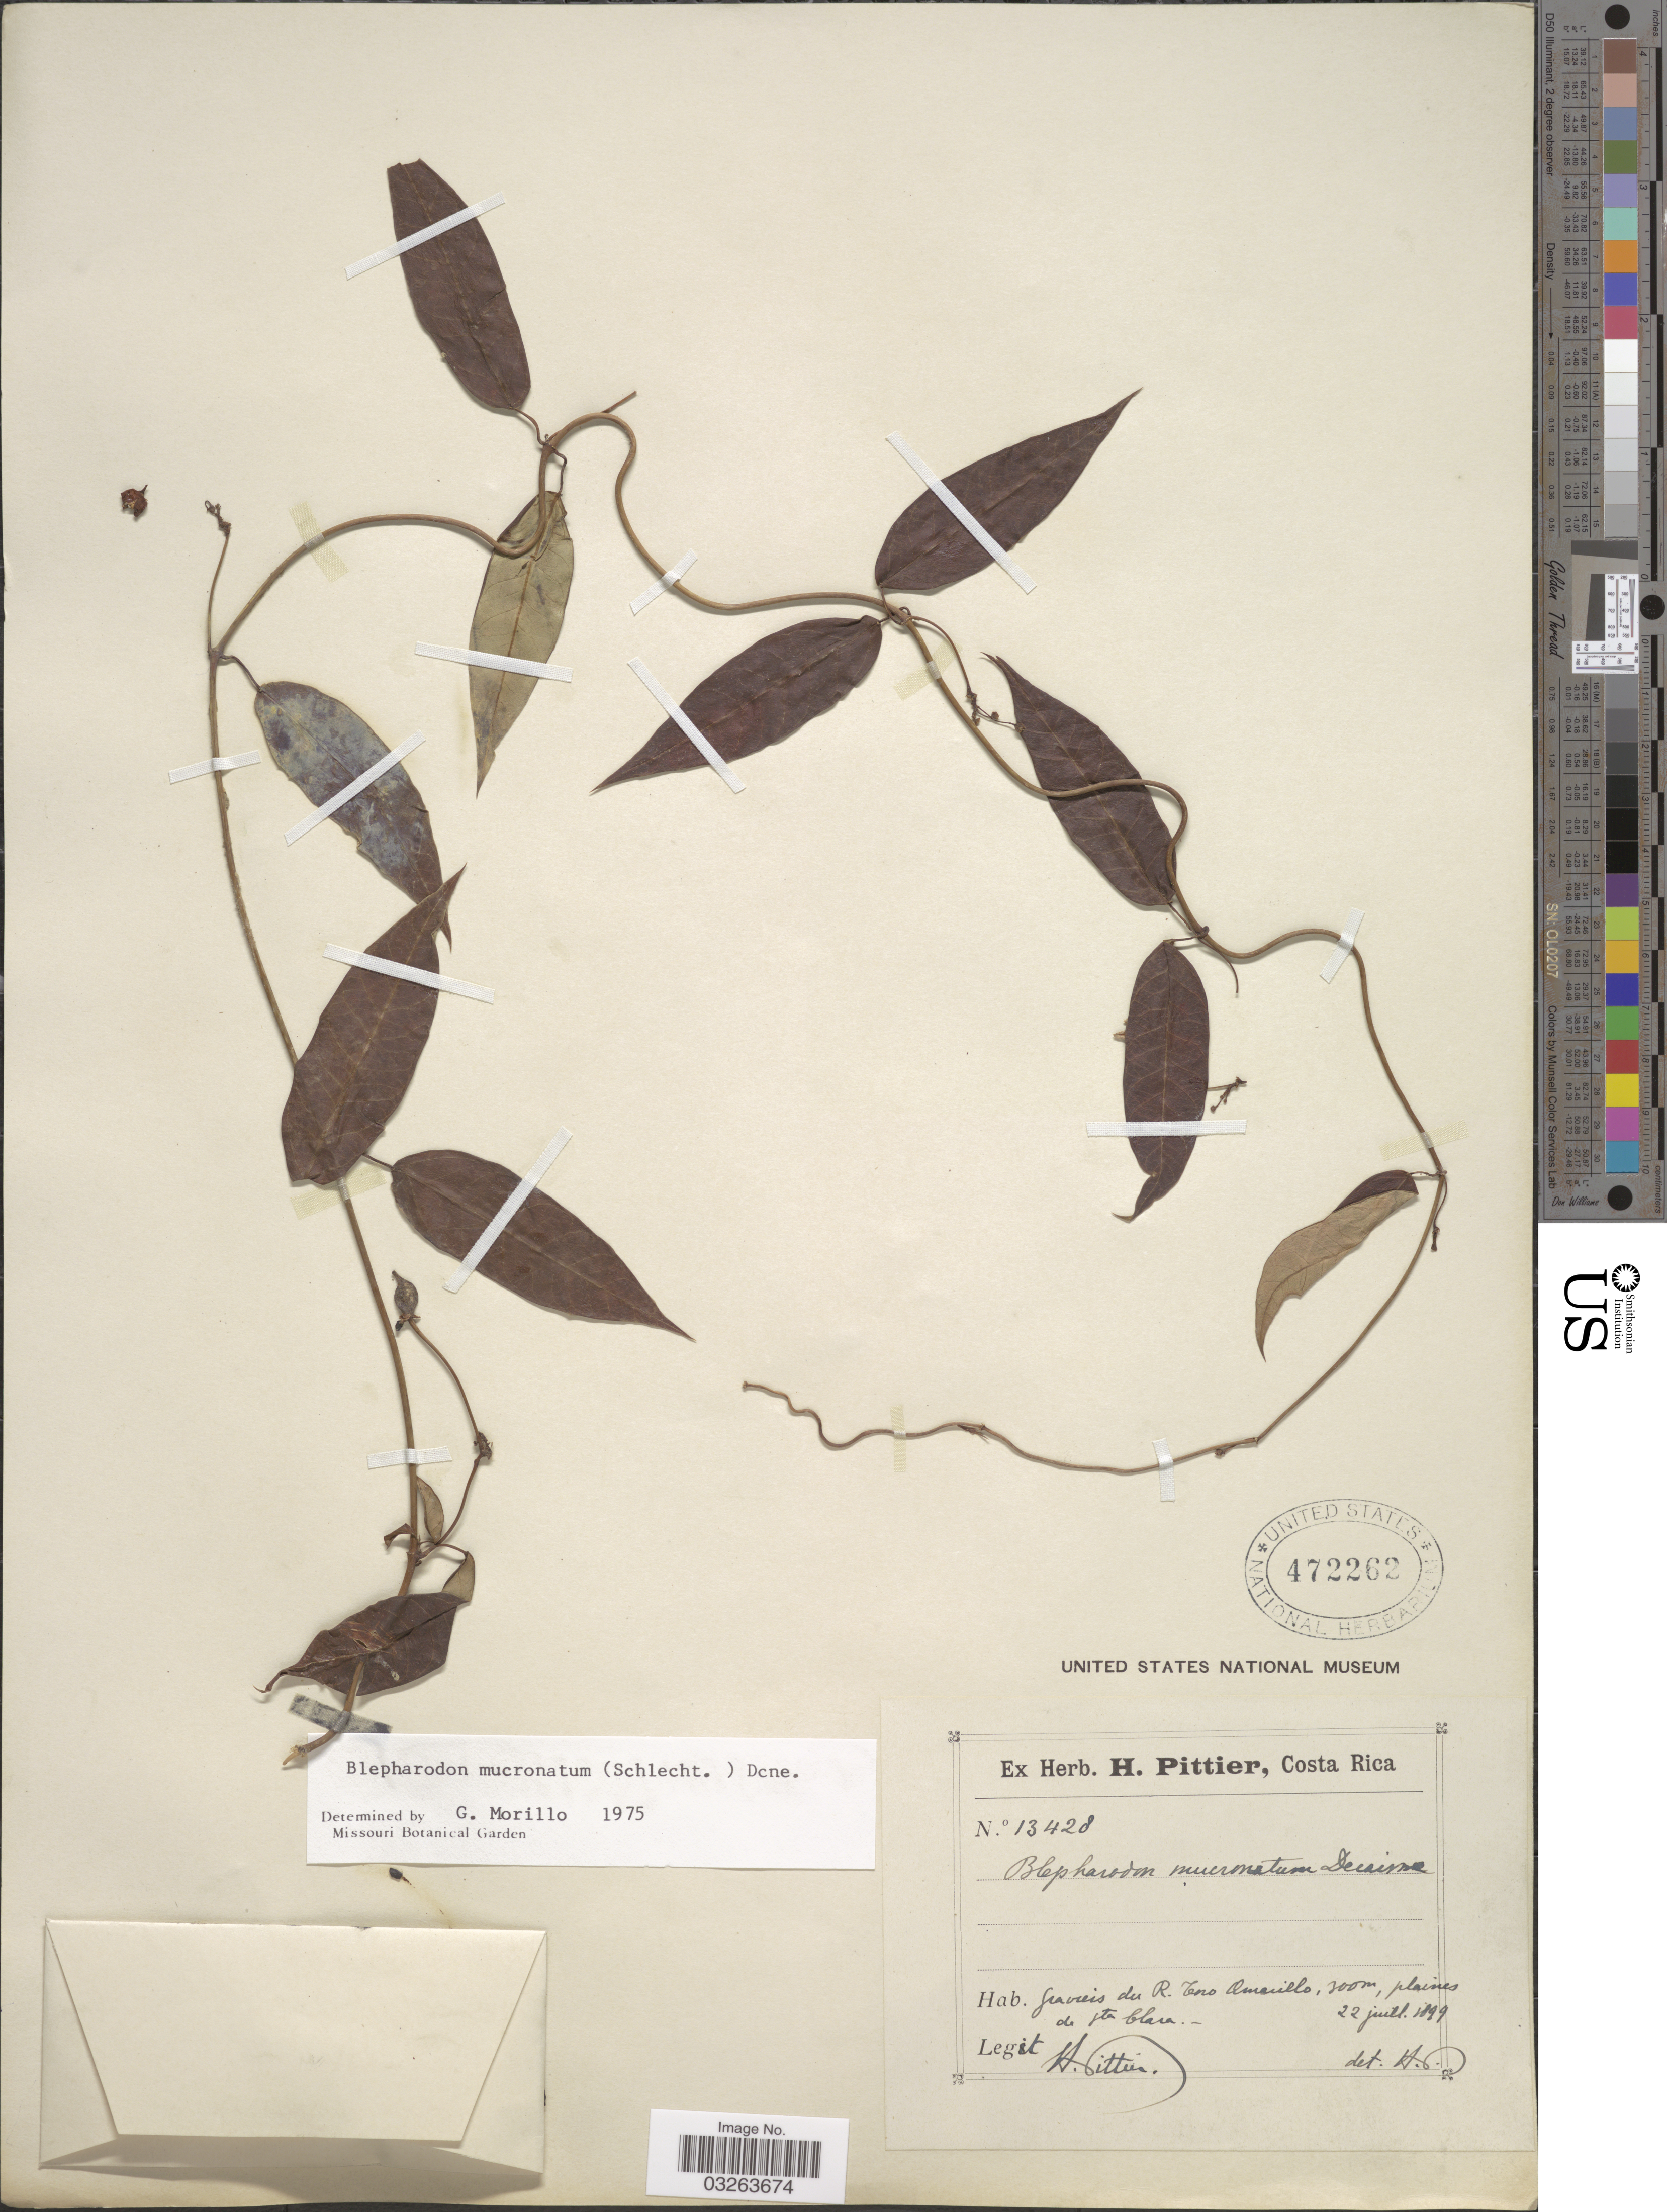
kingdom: Plantae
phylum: Tracheophyta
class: Magnoliopsida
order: Gentianales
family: Apocynaceae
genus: Blepharodon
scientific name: Blepharodon mucronatum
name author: (Schltdl.) Decne.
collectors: H. F. Pittier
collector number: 13428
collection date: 1899-07-22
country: Costa Rica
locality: Gravies du R. Toro Amarillo, plaines de Sta Clara.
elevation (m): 300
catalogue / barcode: US 472262